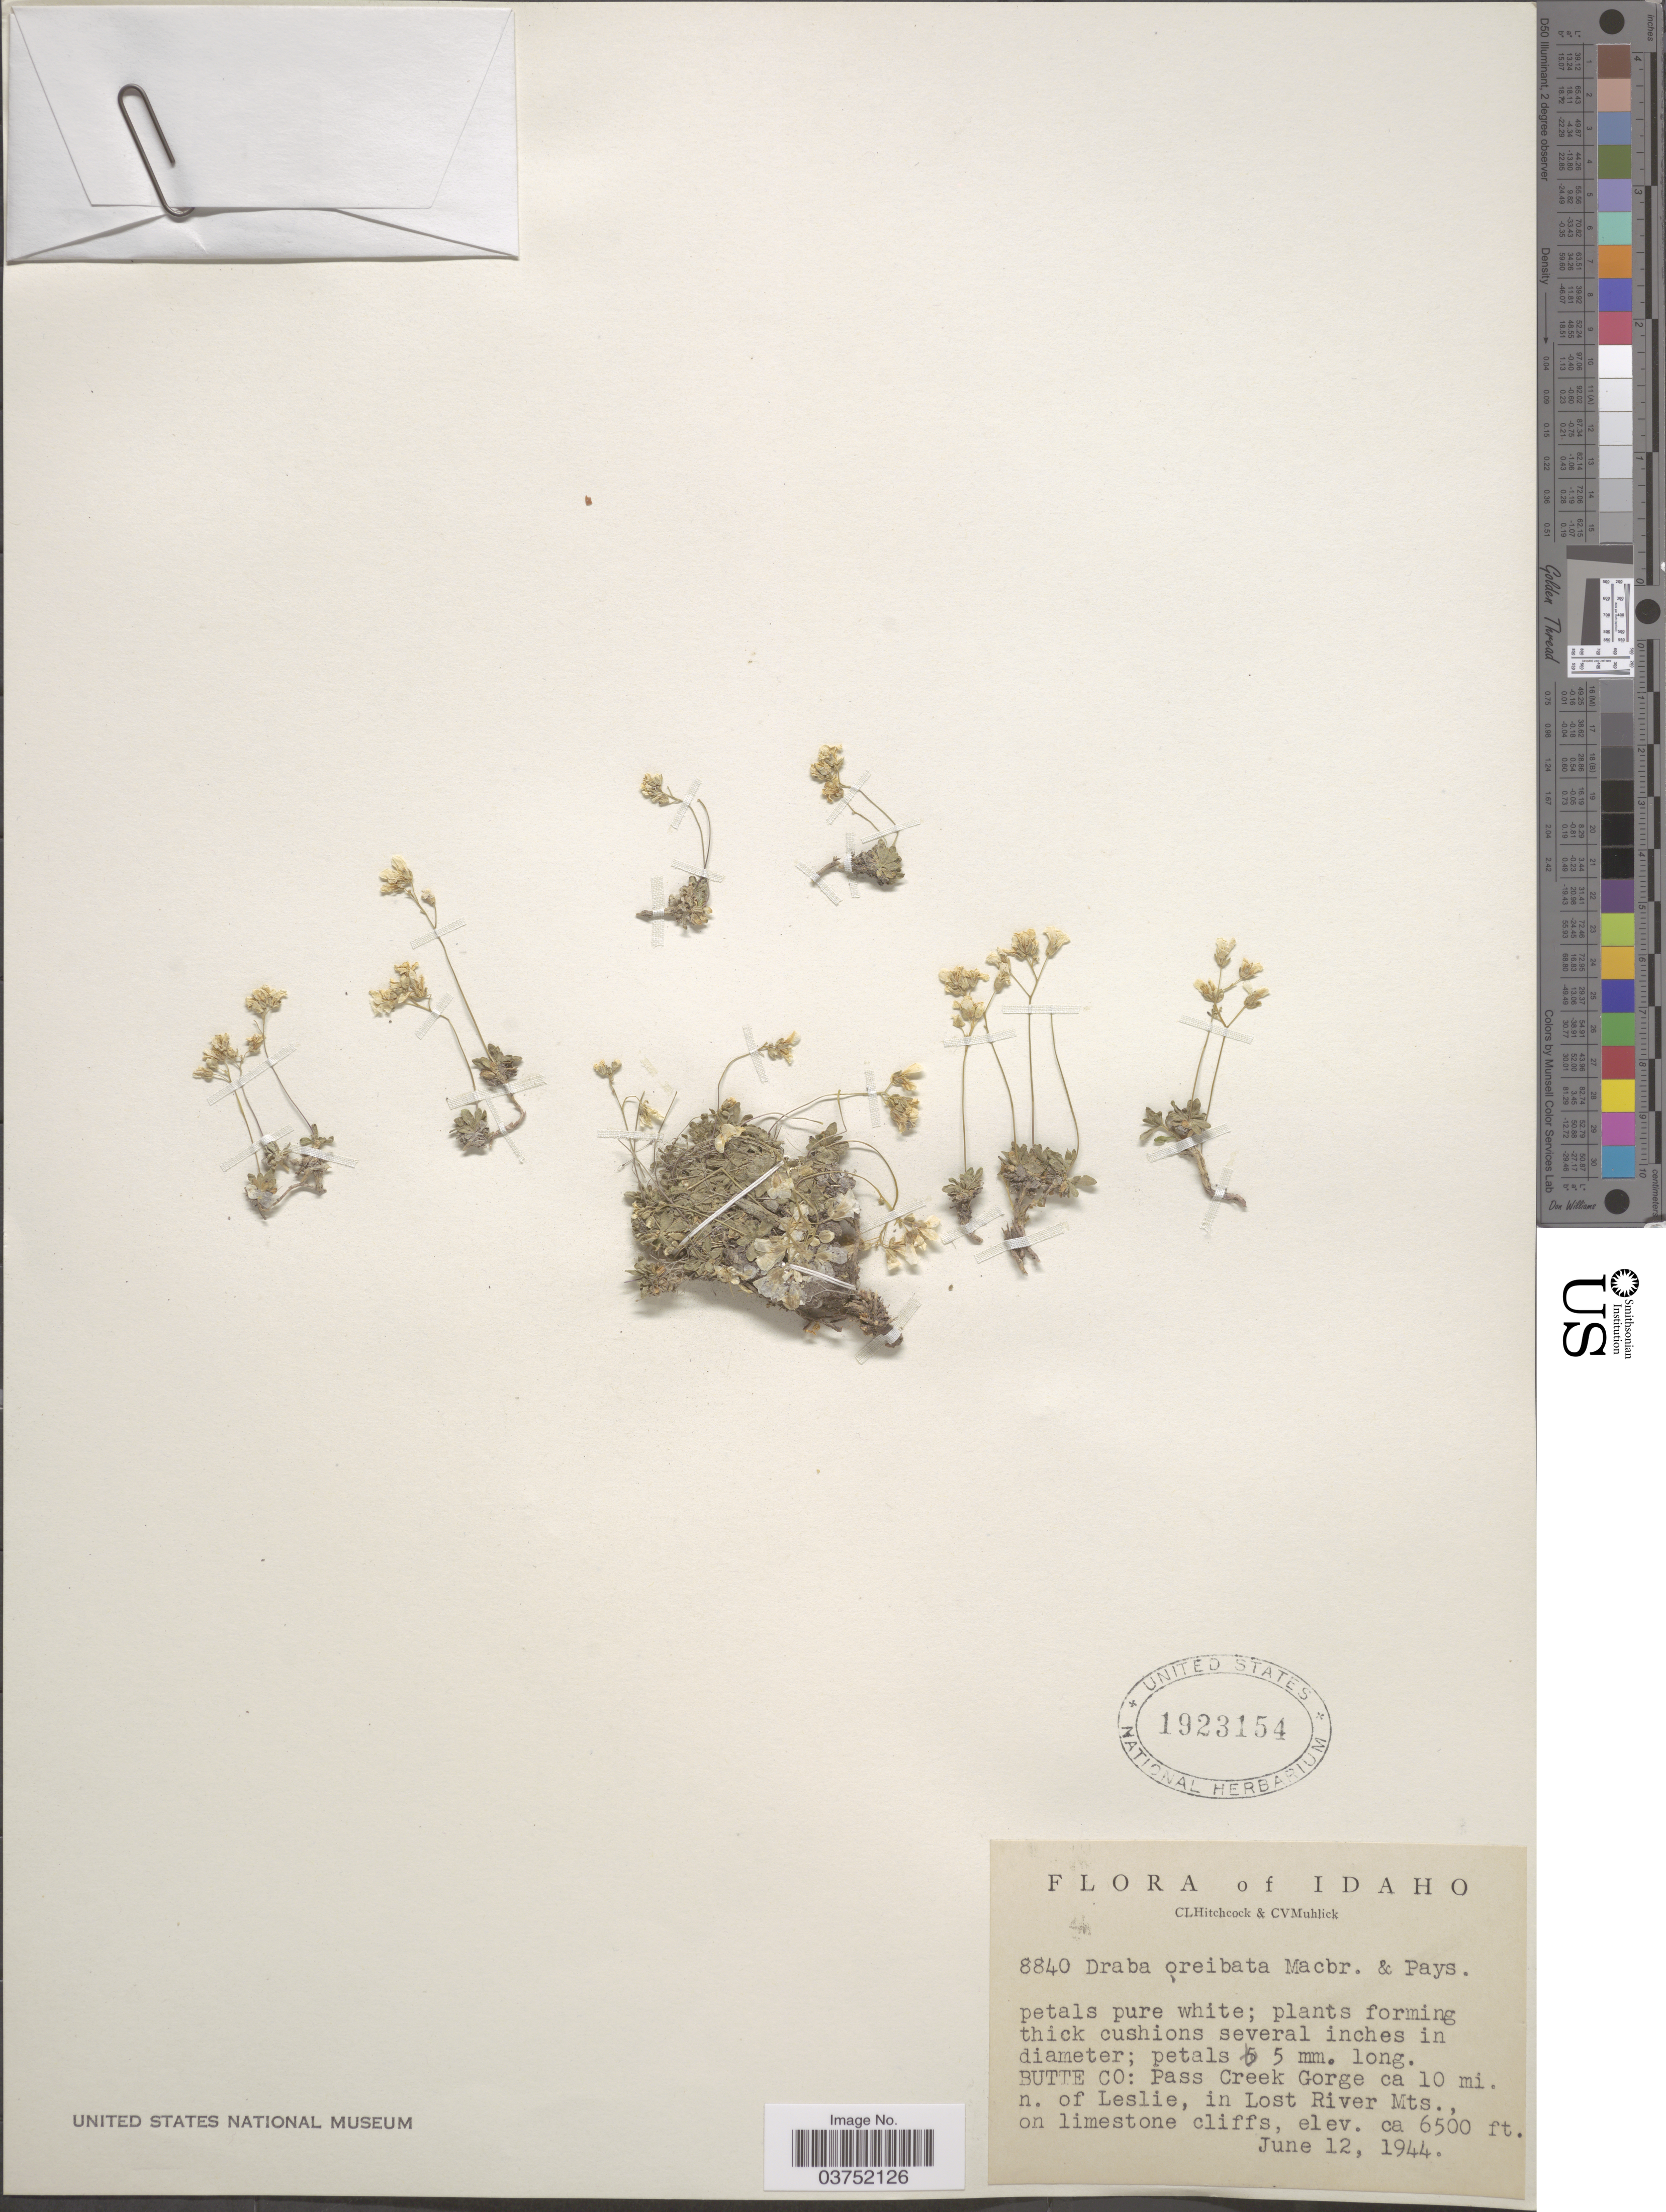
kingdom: Plantae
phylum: Tracheophyta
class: Magnoliopsida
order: Brassicales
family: Brassicaceae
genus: Draba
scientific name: Draba oreibata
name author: J.F. Macbr. & Payson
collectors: C. L. Hitchcock & C. V. Muhlick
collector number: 8840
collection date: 1944-06-12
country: United States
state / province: Idaho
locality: Butte Co: Pass Creek Gorge ca 10 mi. n. of Leslie, in Lost River Mts., on limestone cliffs.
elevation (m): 1981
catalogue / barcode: US 1923154